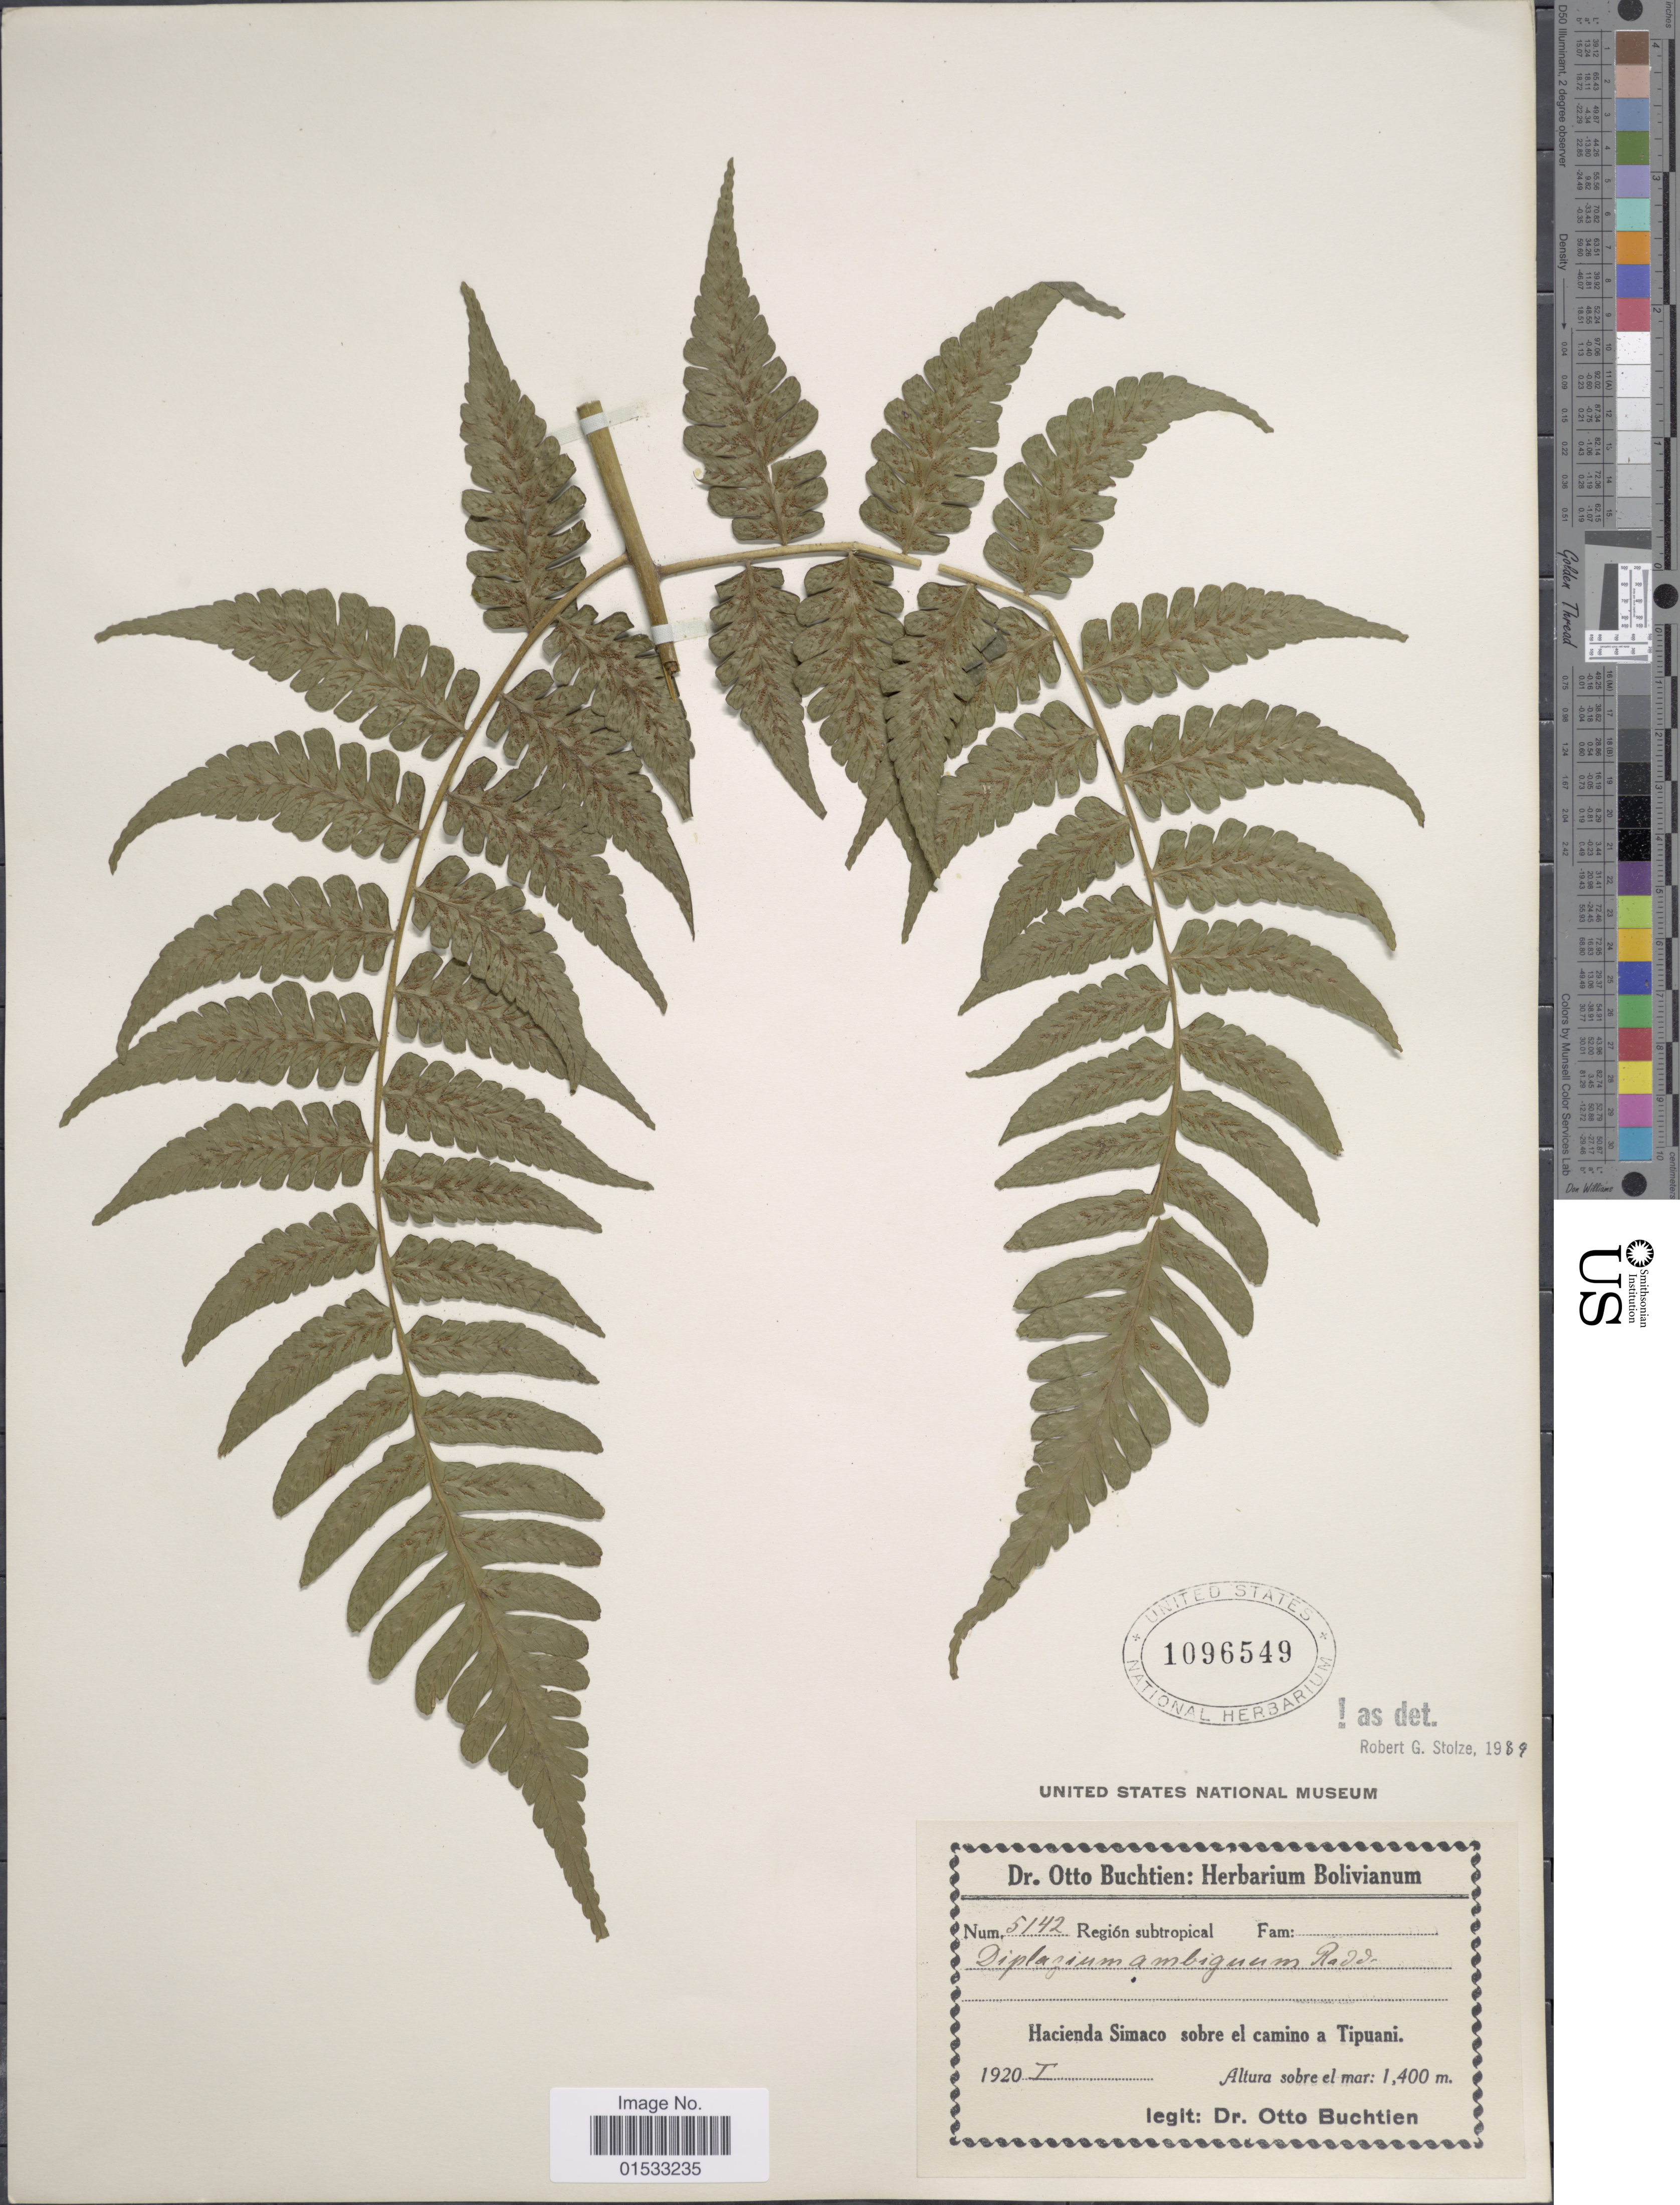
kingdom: Plantae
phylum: Tracheophyta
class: Polypodiopsida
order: Polypodiales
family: Athyriaceae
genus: Diplazium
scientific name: Diplazium sp.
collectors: O. Buchtien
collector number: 5142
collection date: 1920-01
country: Bolivia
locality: Subtropical, Haciendo Simaco sobre el camino a Tipuani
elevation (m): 1400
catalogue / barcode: US 1096549